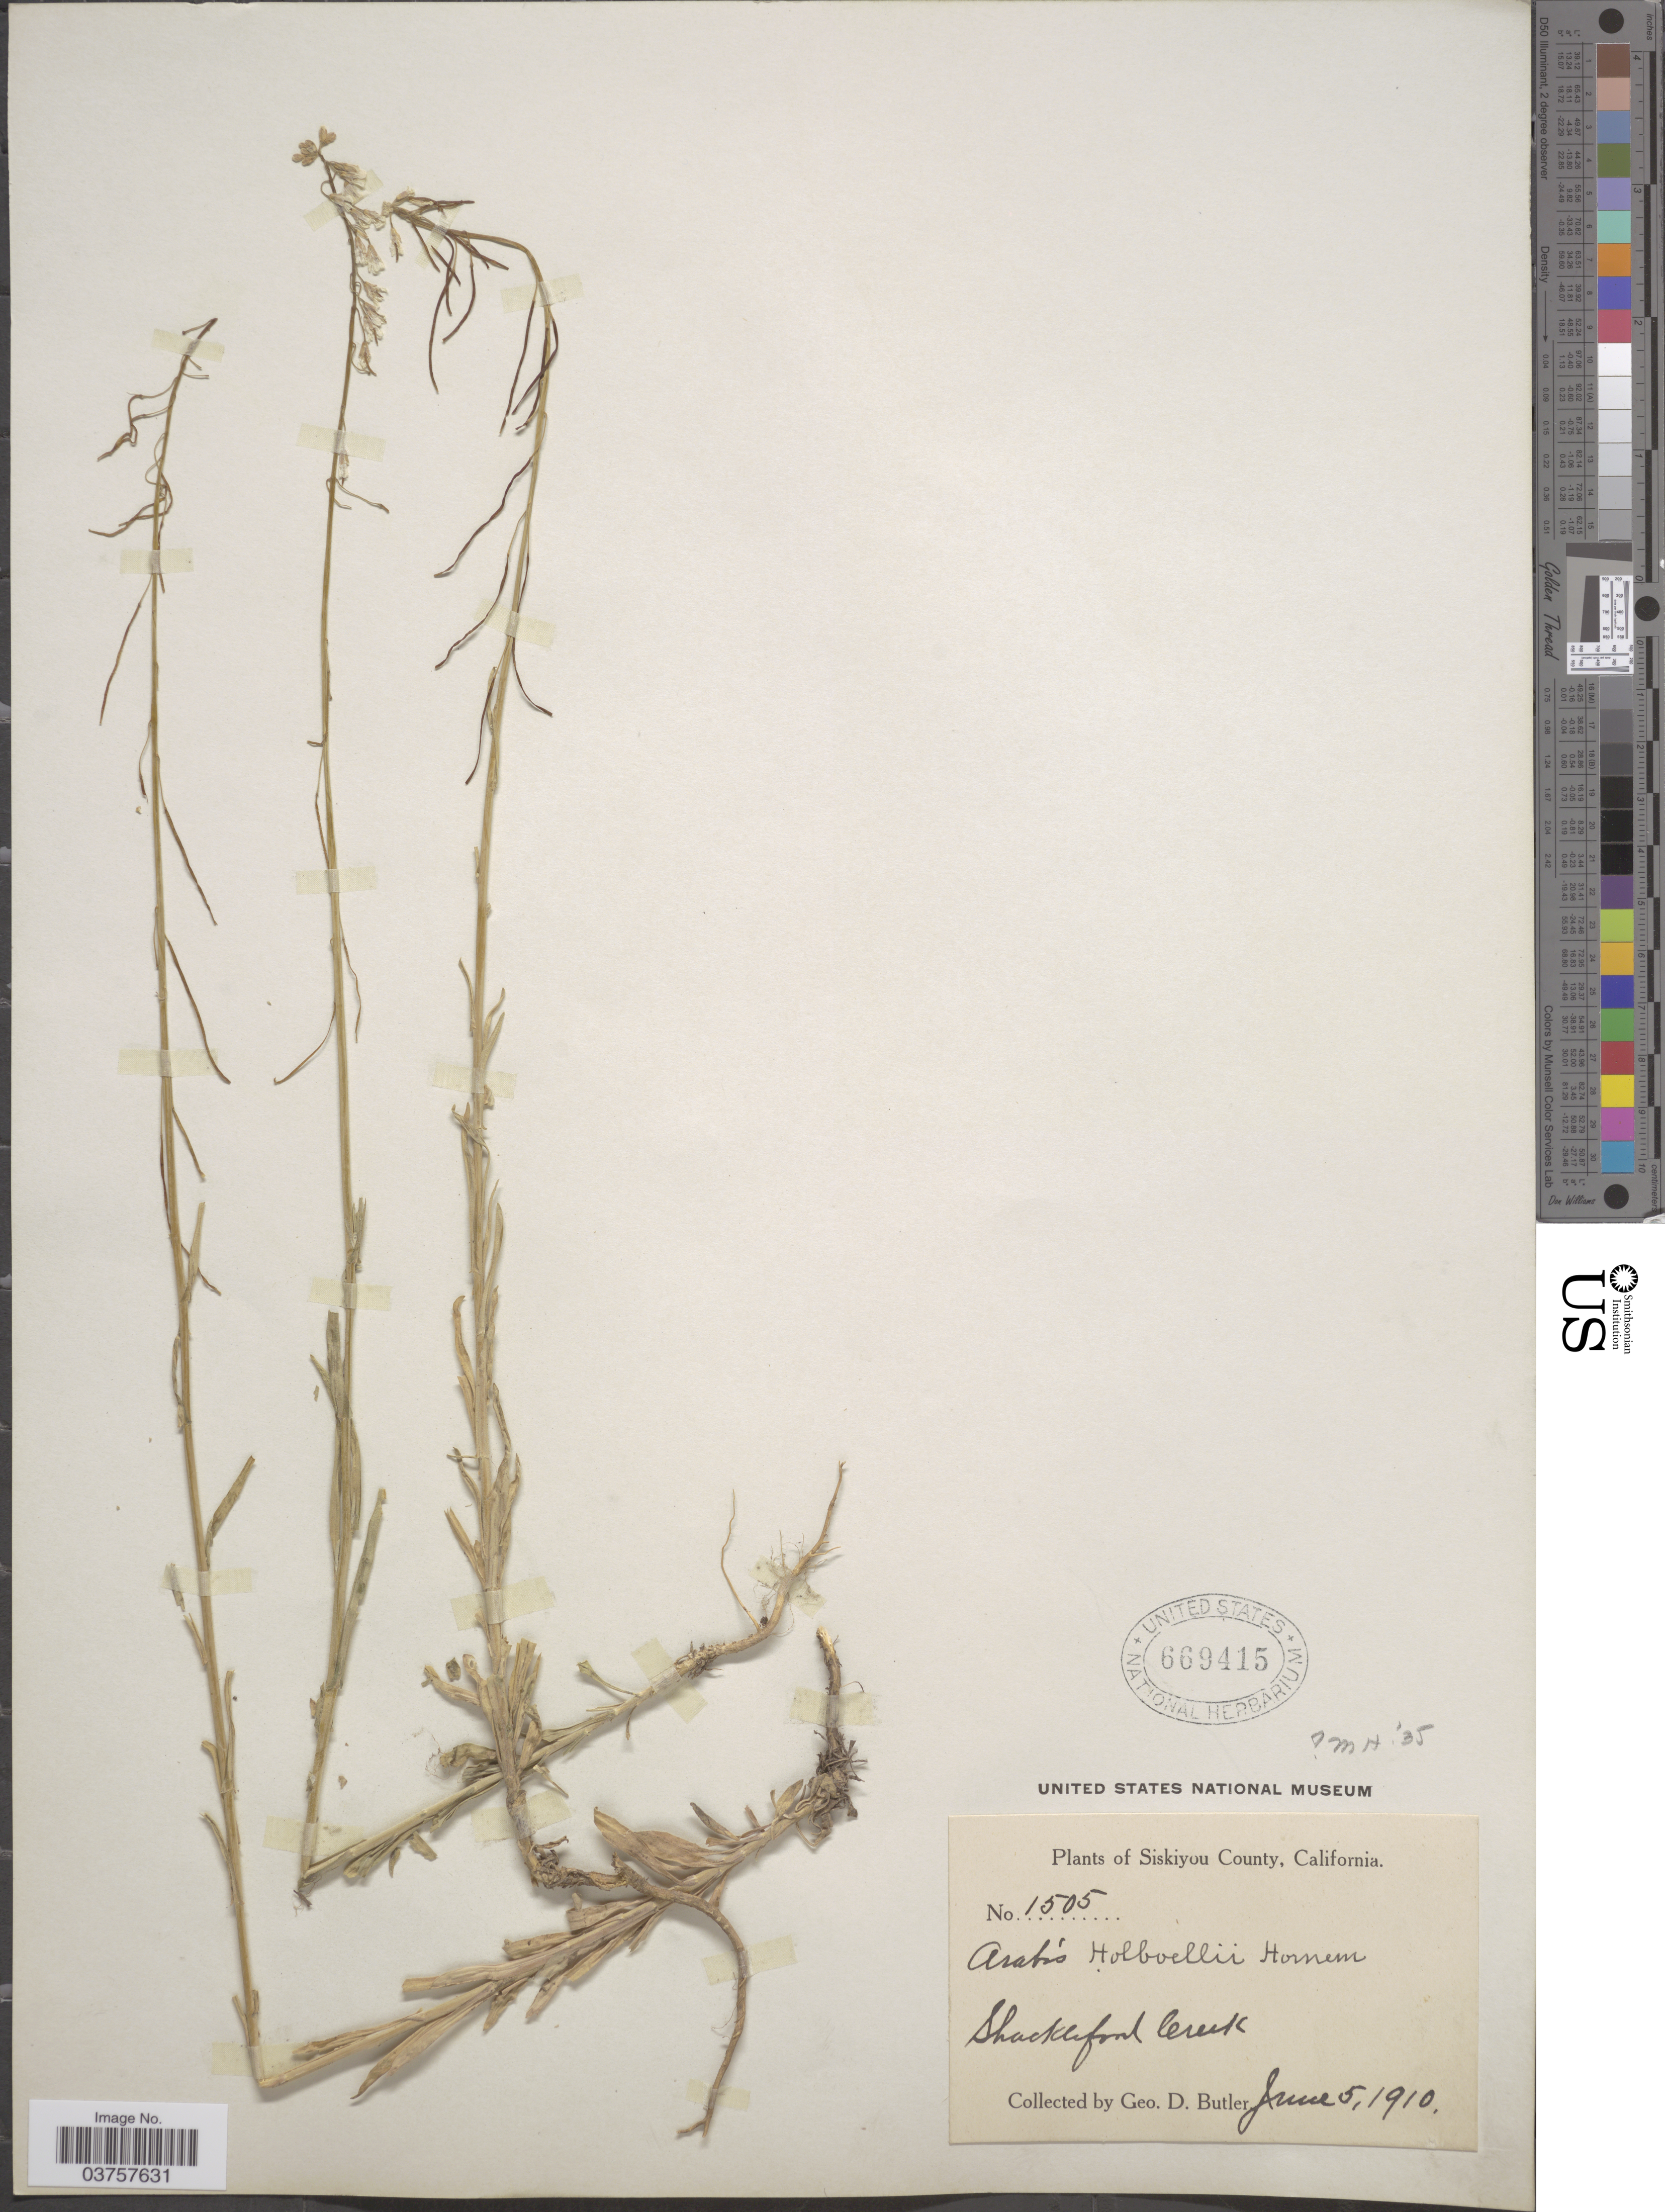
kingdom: Plantae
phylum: Tracheophyta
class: Magnoliopsida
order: Brassicales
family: Brassicaceae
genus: Arabis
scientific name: Arabis holboellii var. retrofracta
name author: Rydb.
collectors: G. D. Butler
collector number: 1505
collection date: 1910-06-05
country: United States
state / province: California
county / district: Siskiyou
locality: Siskiyou County. Shackleford Creek.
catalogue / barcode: US 669415